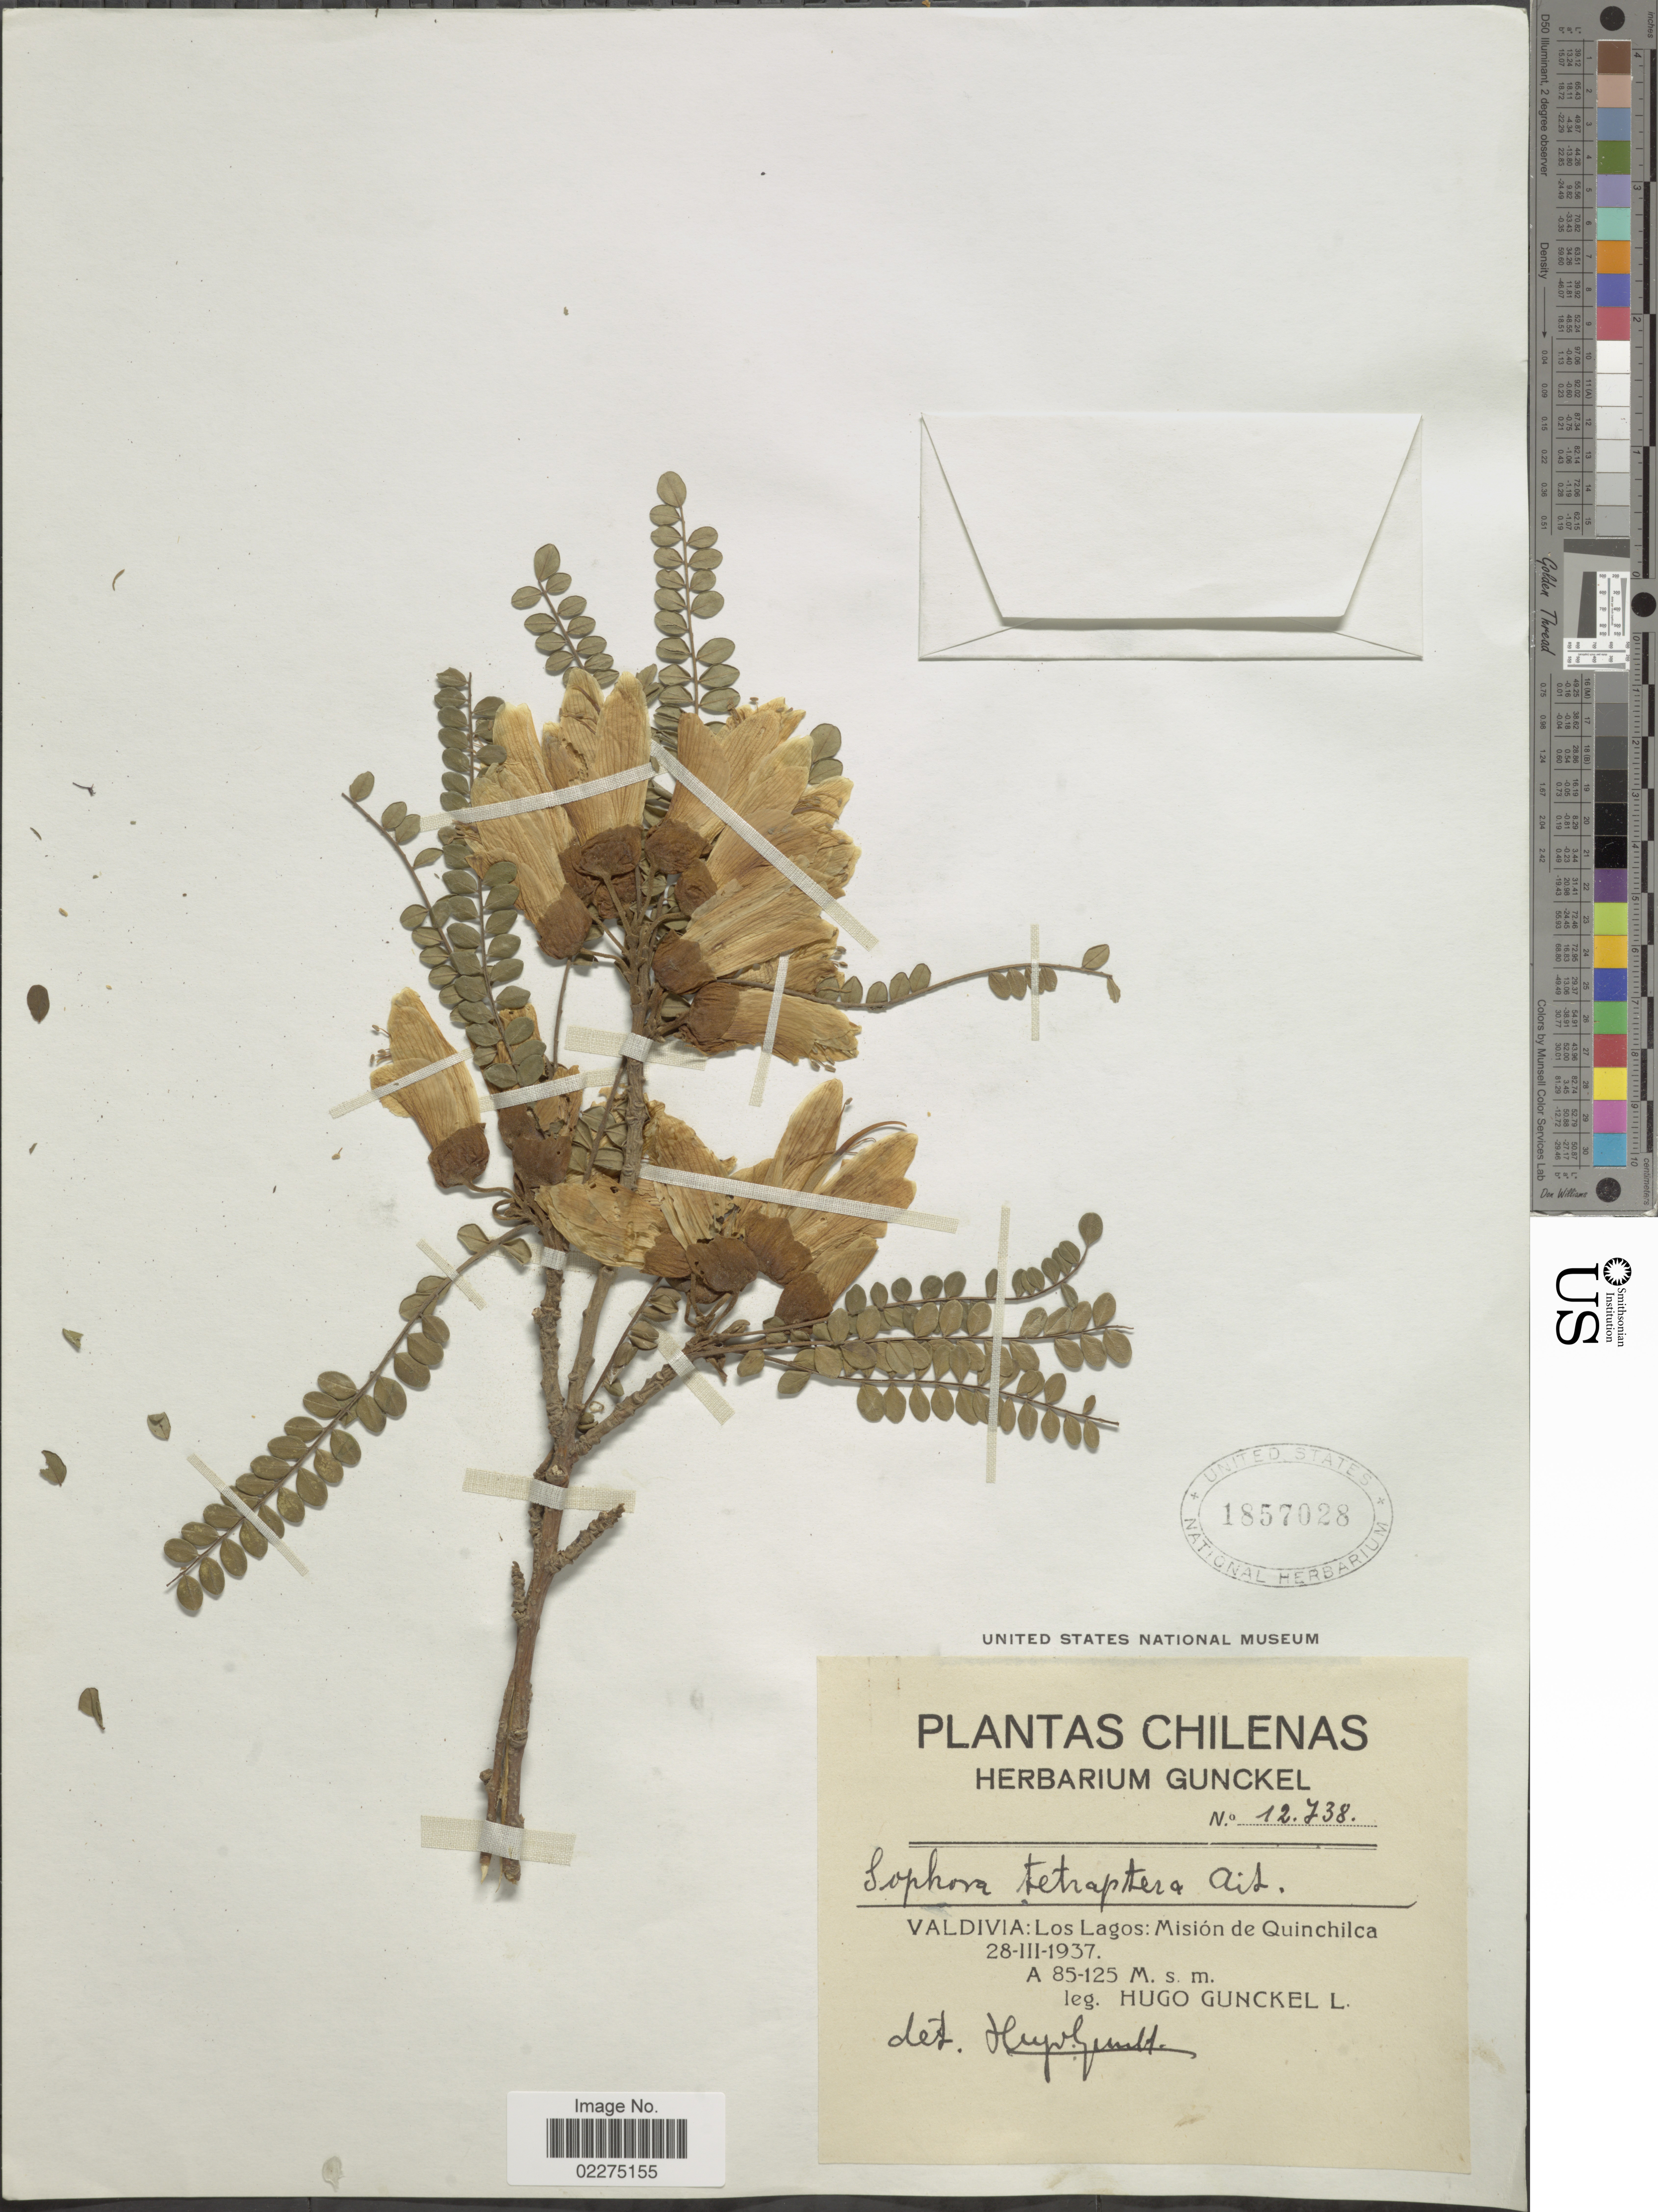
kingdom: Plantae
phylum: Tracheophyta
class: Magnoliopsida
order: Fabales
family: Fabaceae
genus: Sophora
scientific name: Sophora tetraptera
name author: J.F. Mill.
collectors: H. Gunckel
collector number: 12738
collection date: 1937-03-28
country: Chile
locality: Valdivia: Los Lagos: Misión de Quinchilca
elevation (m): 85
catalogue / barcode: US 1857028